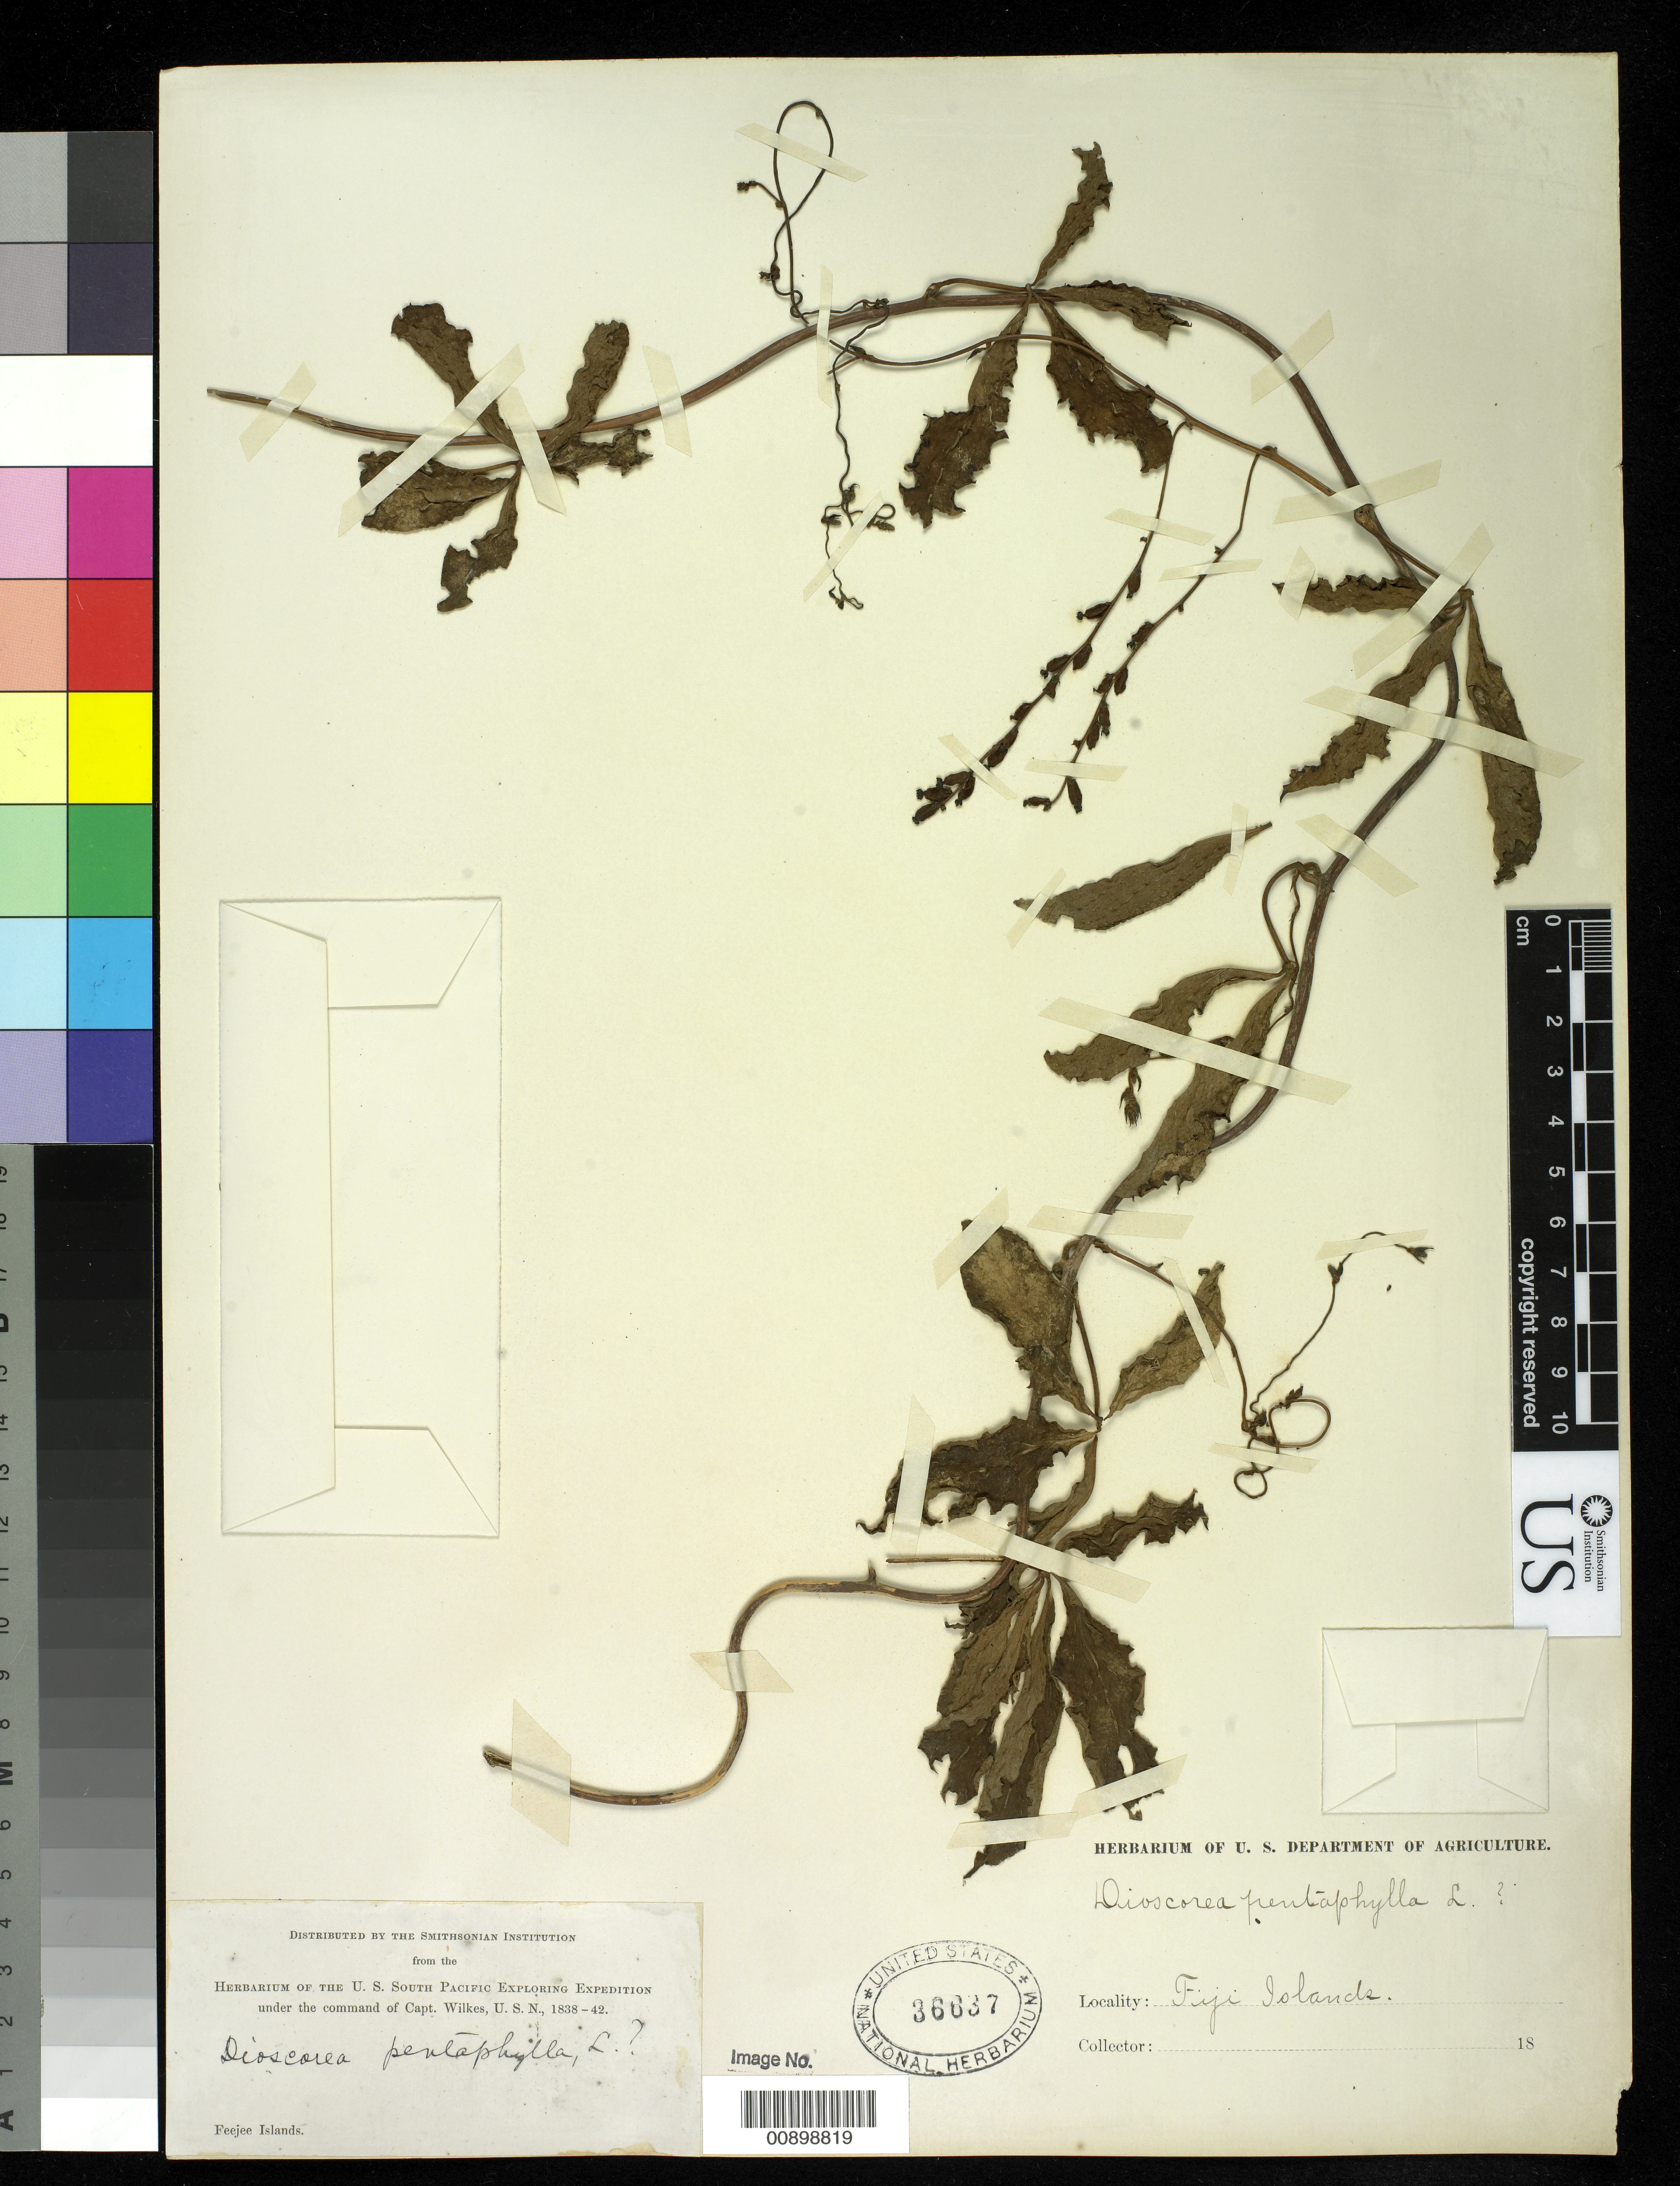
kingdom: Plantae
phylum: Tracheophyta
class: Liliopsida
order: Dioscoreales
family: Dioscoreaceae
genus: Dioscorea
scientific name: Dioscorea pentaphylla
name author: L.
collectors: Wilkes Explor. Exped.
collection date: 1838/1842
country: Fiji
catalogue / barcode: US 36637